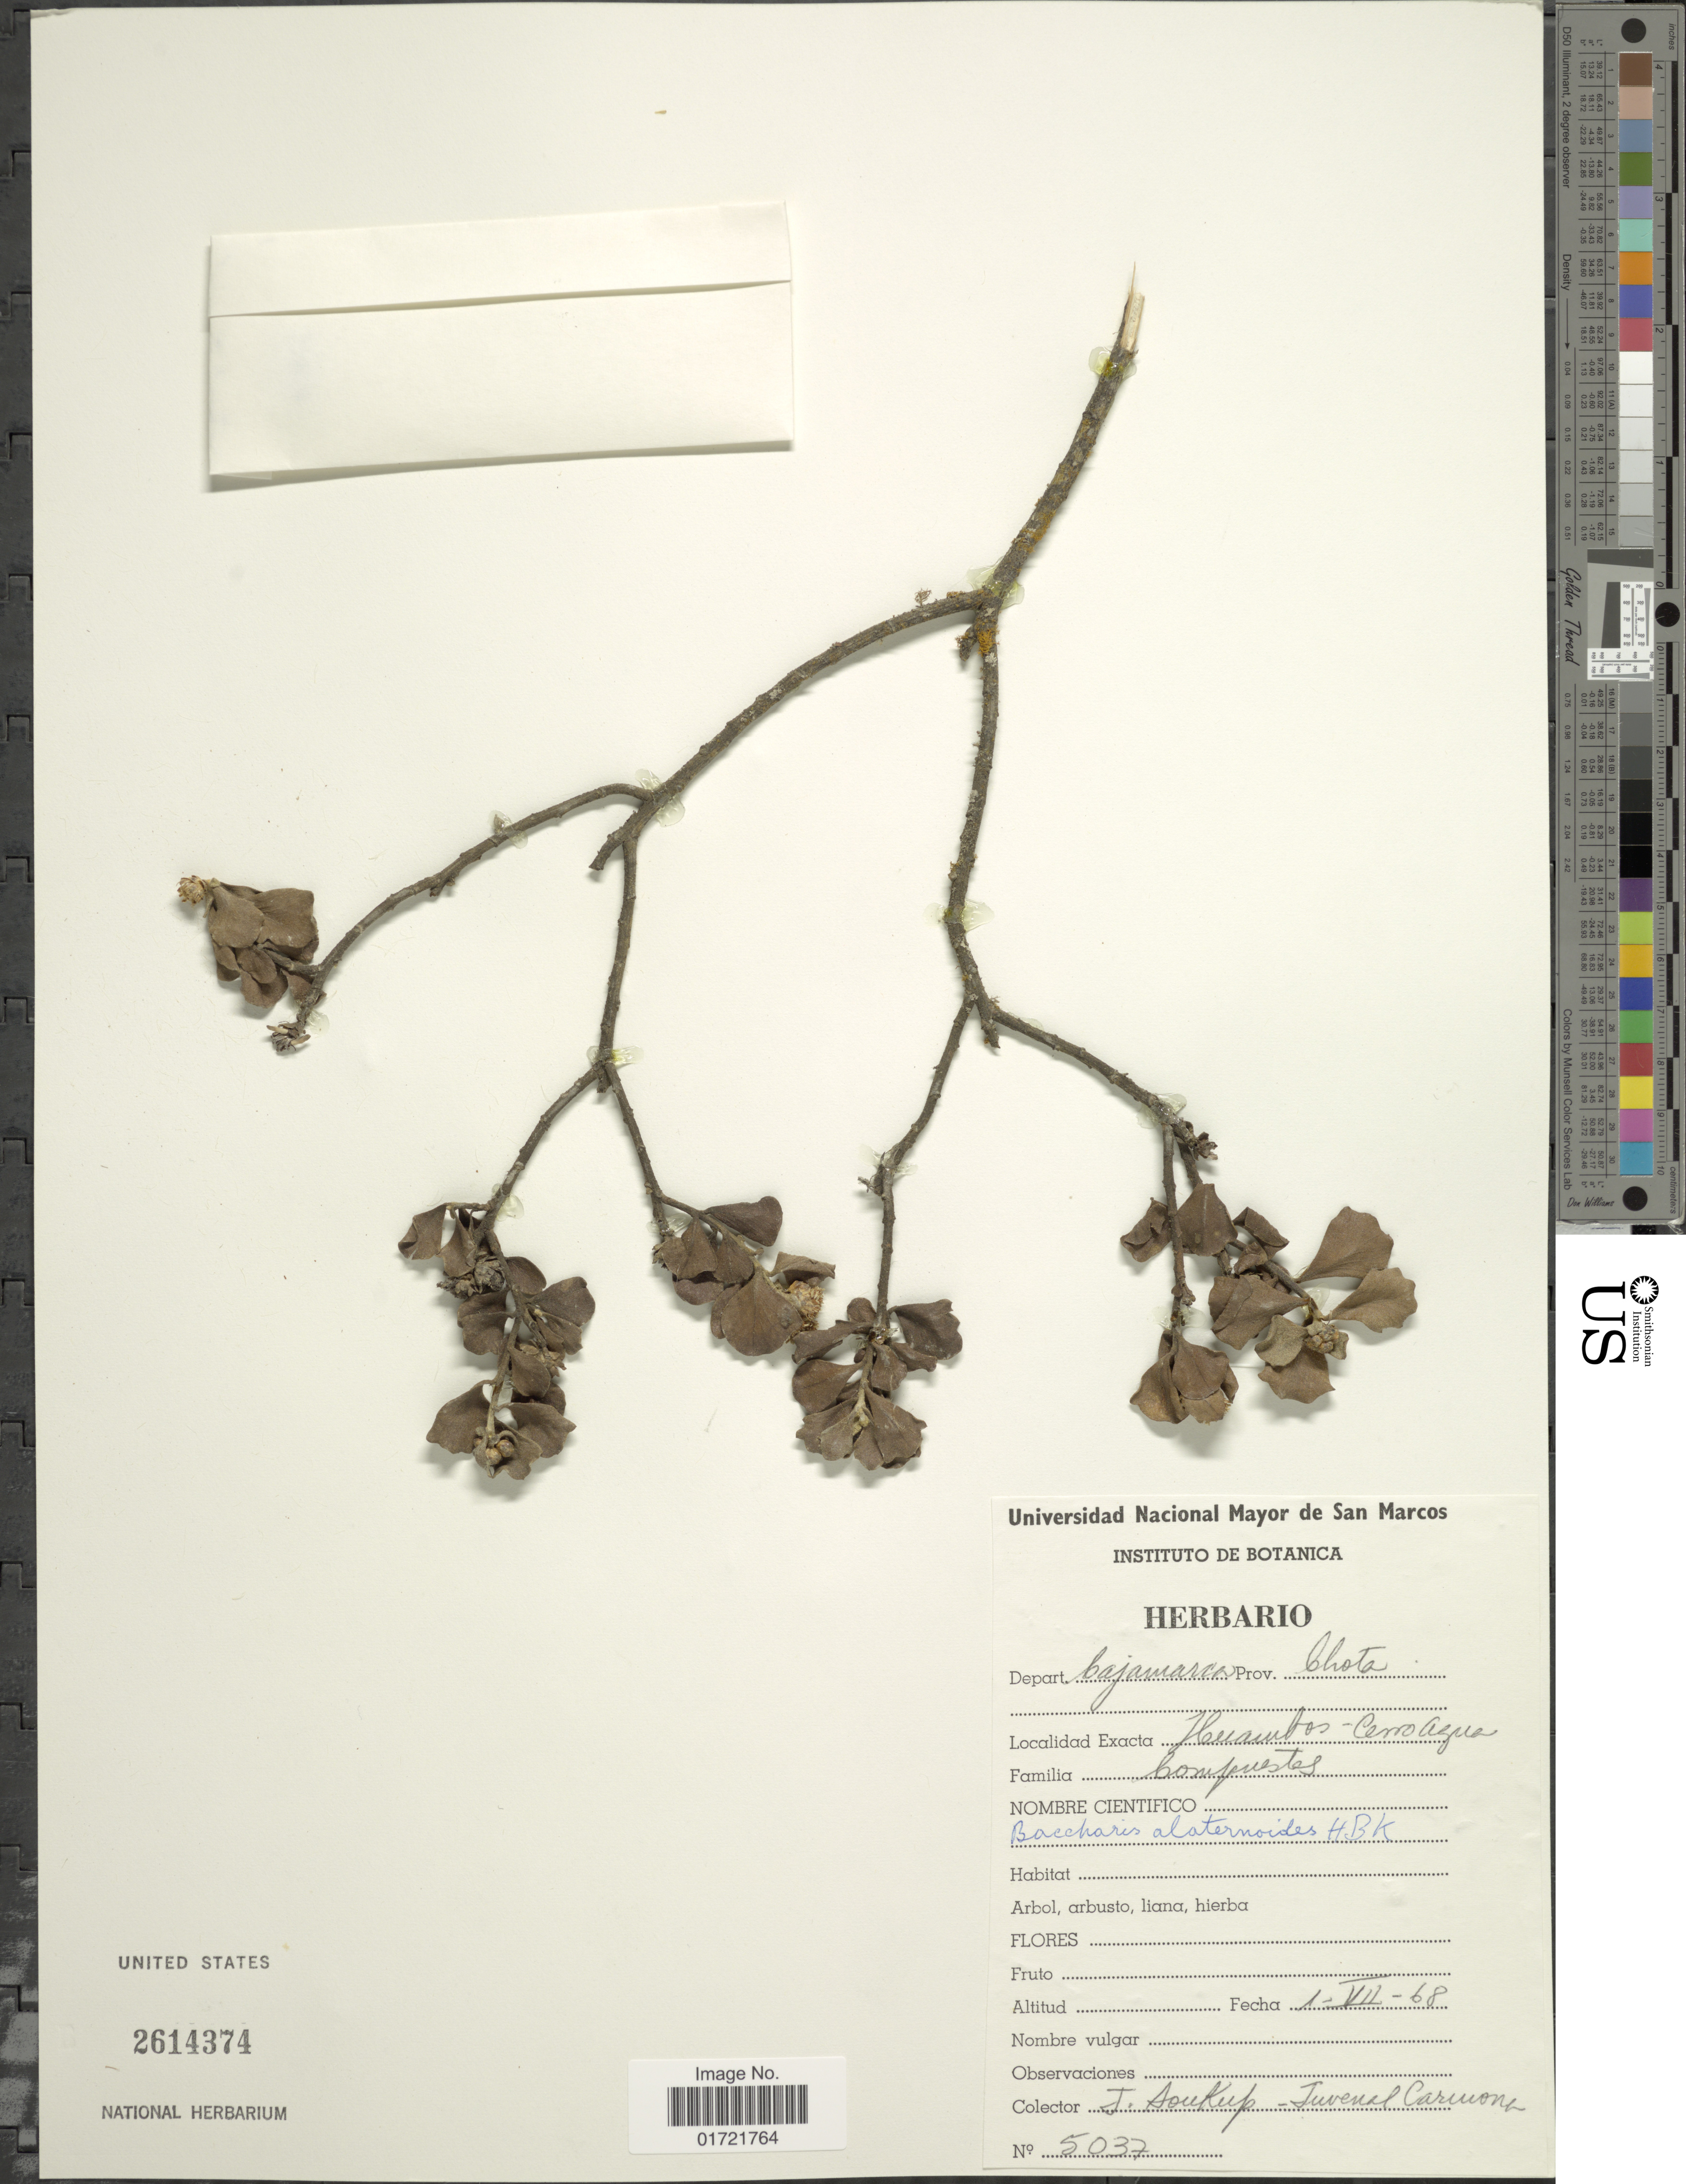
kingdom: Plantae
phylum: Tracheophyta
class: Magnoliopsida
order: Asterales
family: Asteraceae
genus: Baccharis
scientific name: Baccharis alaternoides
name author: Kunth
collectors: J. Soukup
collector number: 5037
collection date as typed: Transcribed d/m/y: 1/7/68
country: Peru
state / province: Cajamarca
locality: Depart. Cajamarca, Prov. Chota, Huambo, Cerro Agua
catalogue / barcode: US 2614374